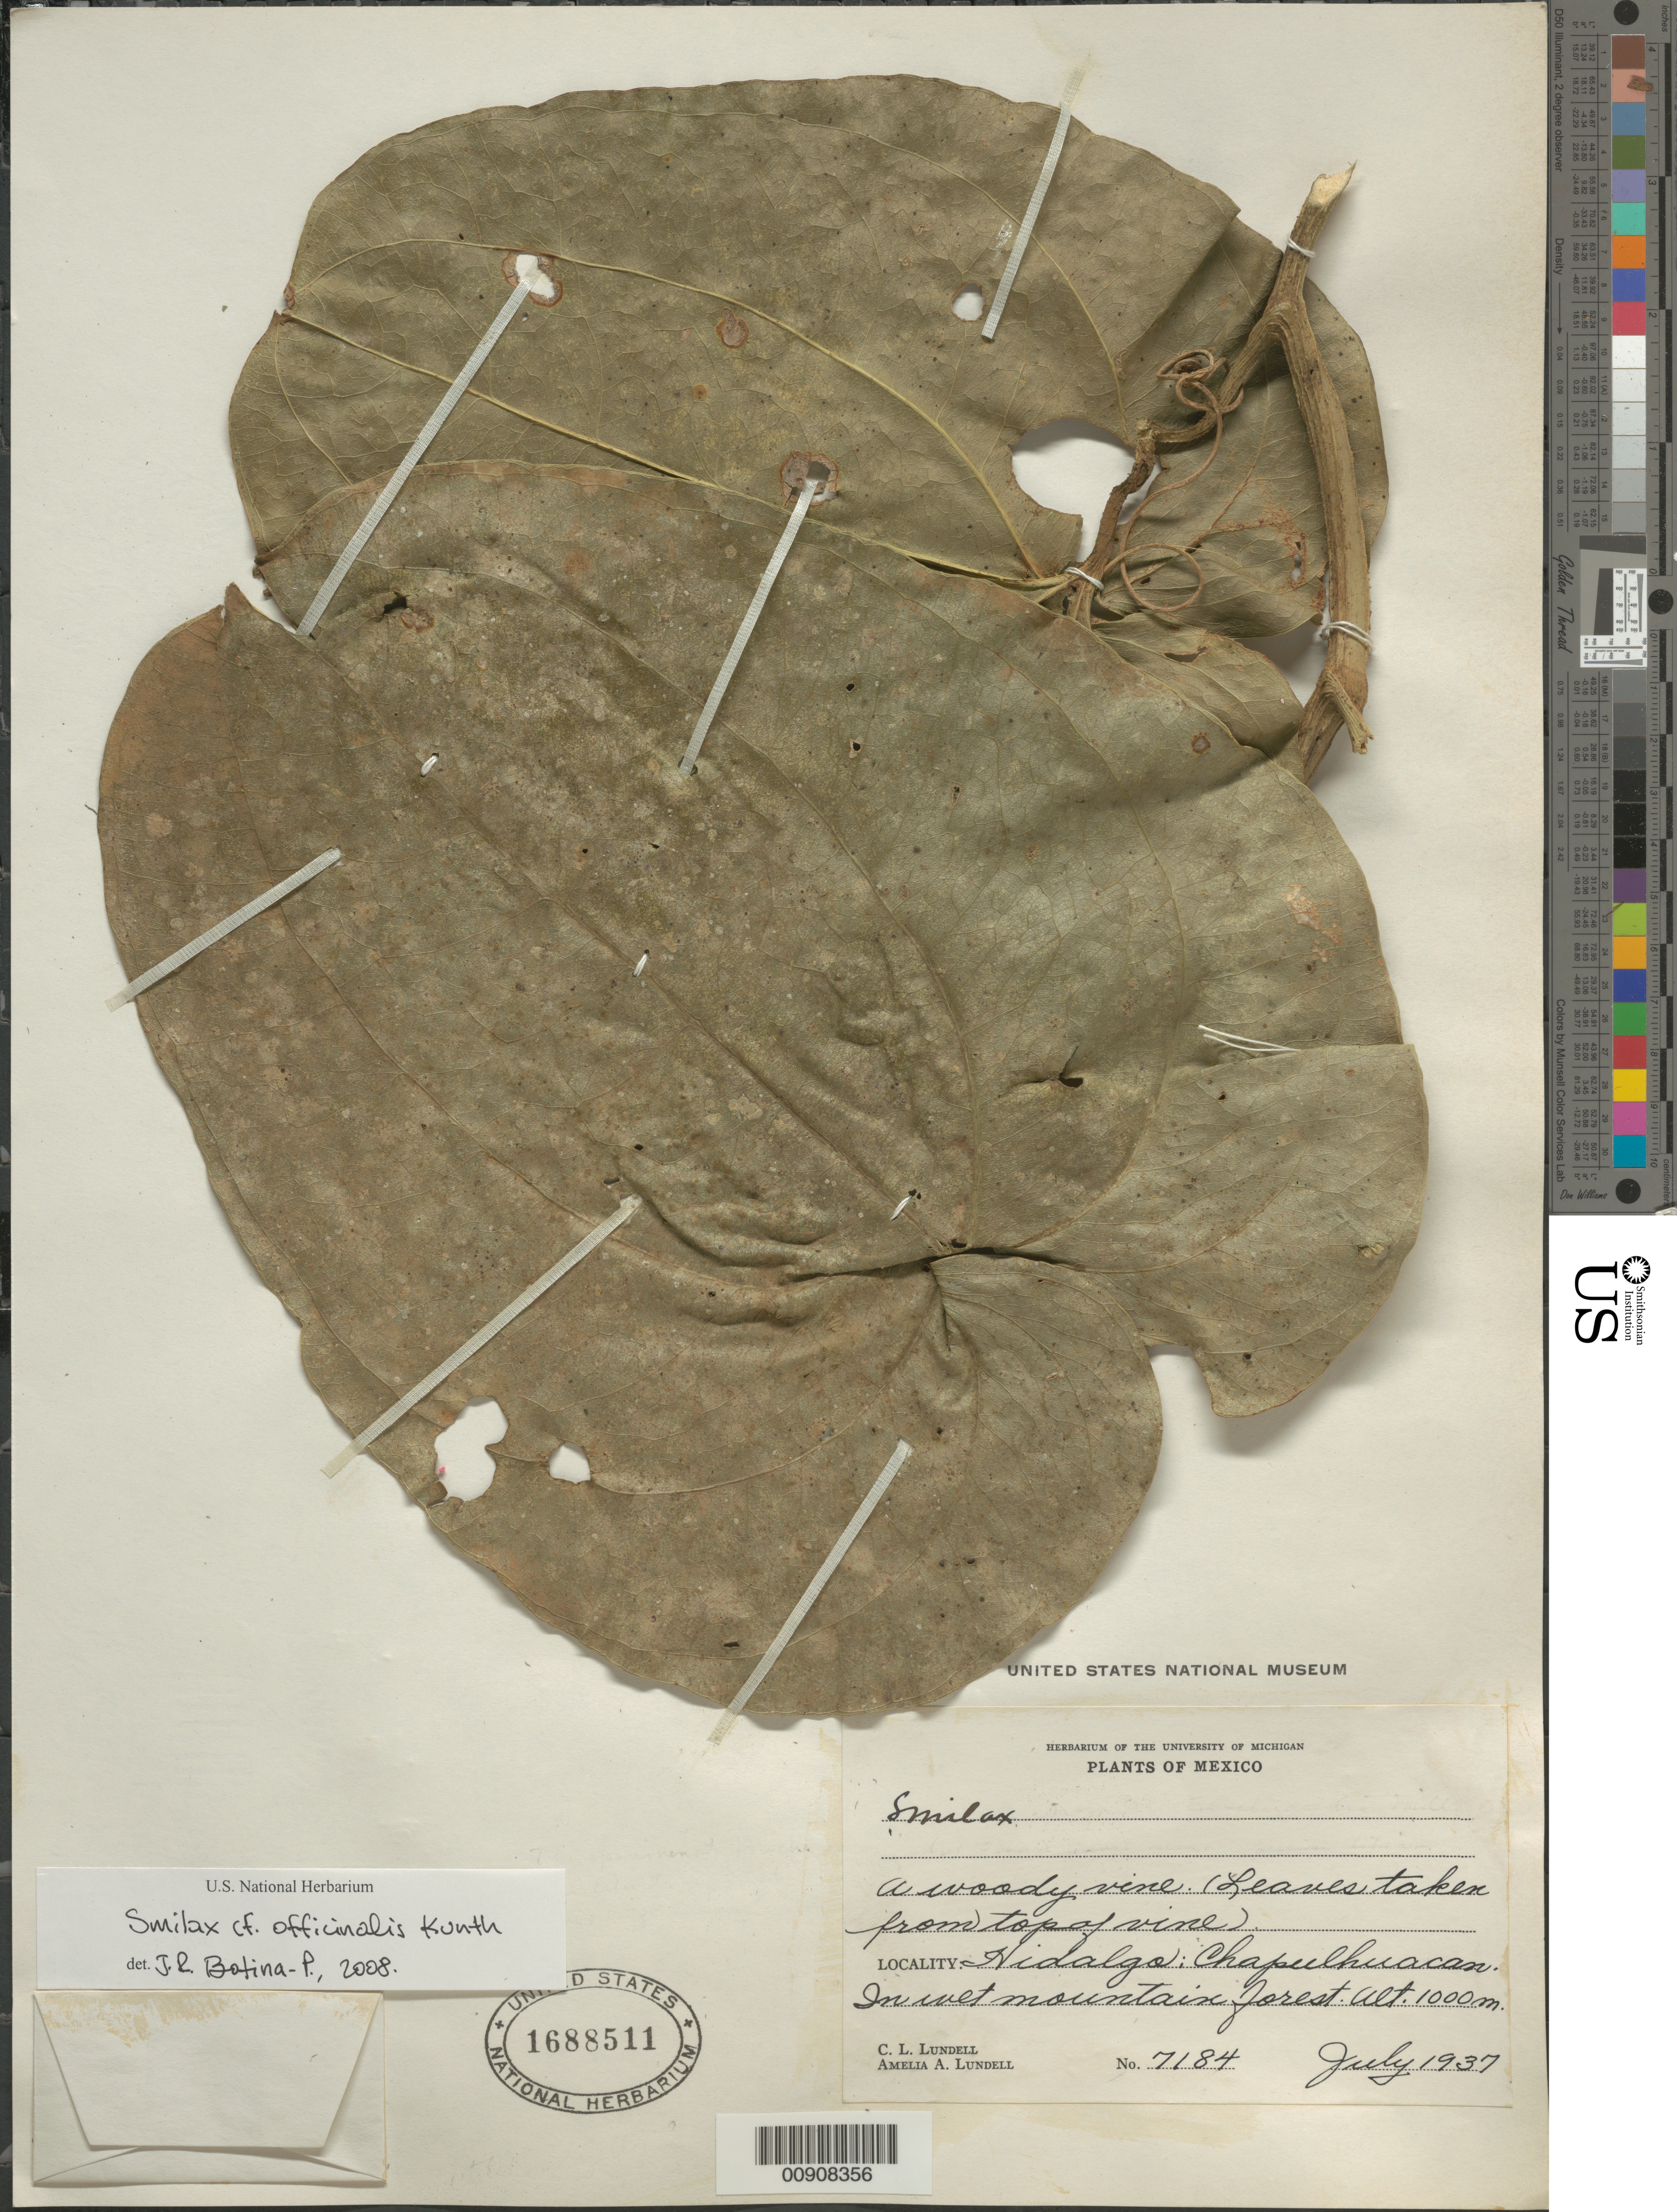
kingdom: Plantae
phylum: Tracheophyta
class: Liliopsida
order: Liliales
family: Smilacaceae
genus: Smilax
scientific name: Smilax sp.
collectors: C. L. Lundell & A. A. Lundell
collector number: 7184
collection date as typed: Jul 1937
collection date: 1937-07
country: Mexico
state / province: Hidalgo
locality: Hidalgo: Chapulhuacan.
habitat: In wet mountain forest.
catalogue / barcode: US 1688511